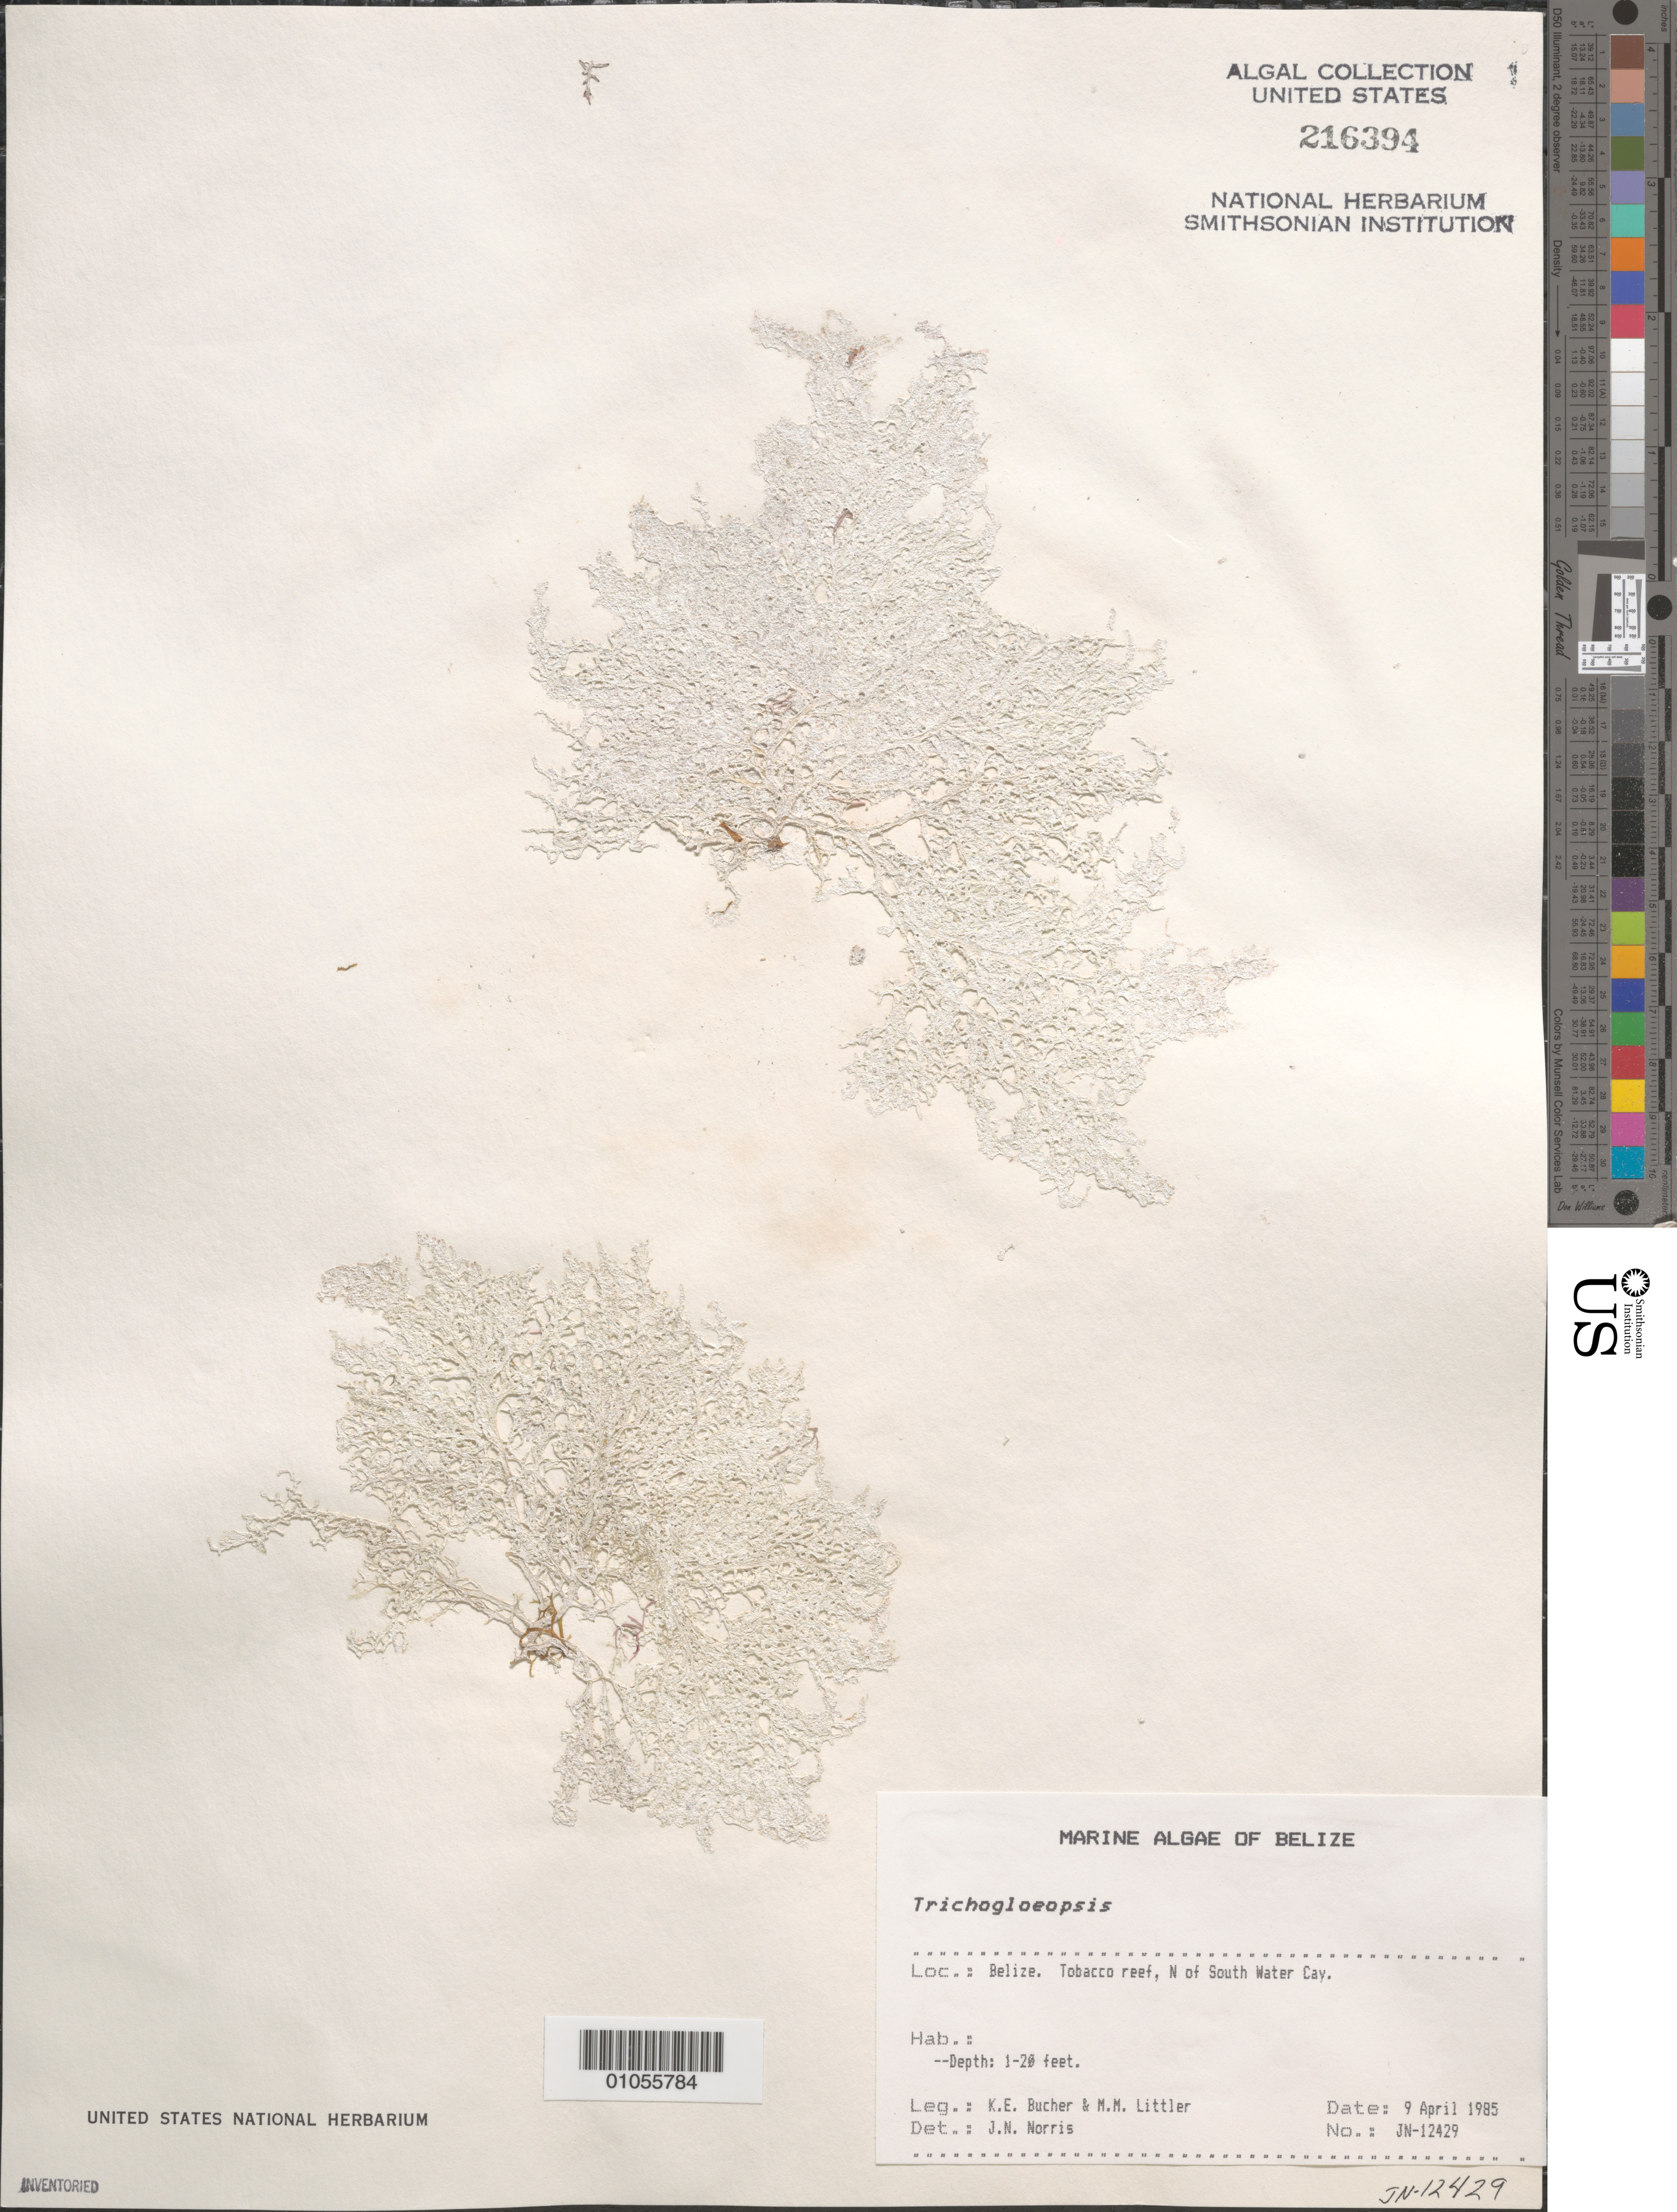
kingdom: Plantae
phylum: Rhodophyta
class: Florideophyceae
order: Nemaliales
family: Liagoraceae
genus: Trichogloeopsis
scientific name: Trichogloeopsis sp.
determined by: Norris, James N.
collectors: K. E. Bucher & M. M. Littler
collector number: JN-12429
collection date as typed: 09 Apr 1985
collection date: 1985-04-09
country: Belize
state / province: Stann Creek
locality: Tobacco Reef, north of South Water Cay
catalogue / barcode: US 216394